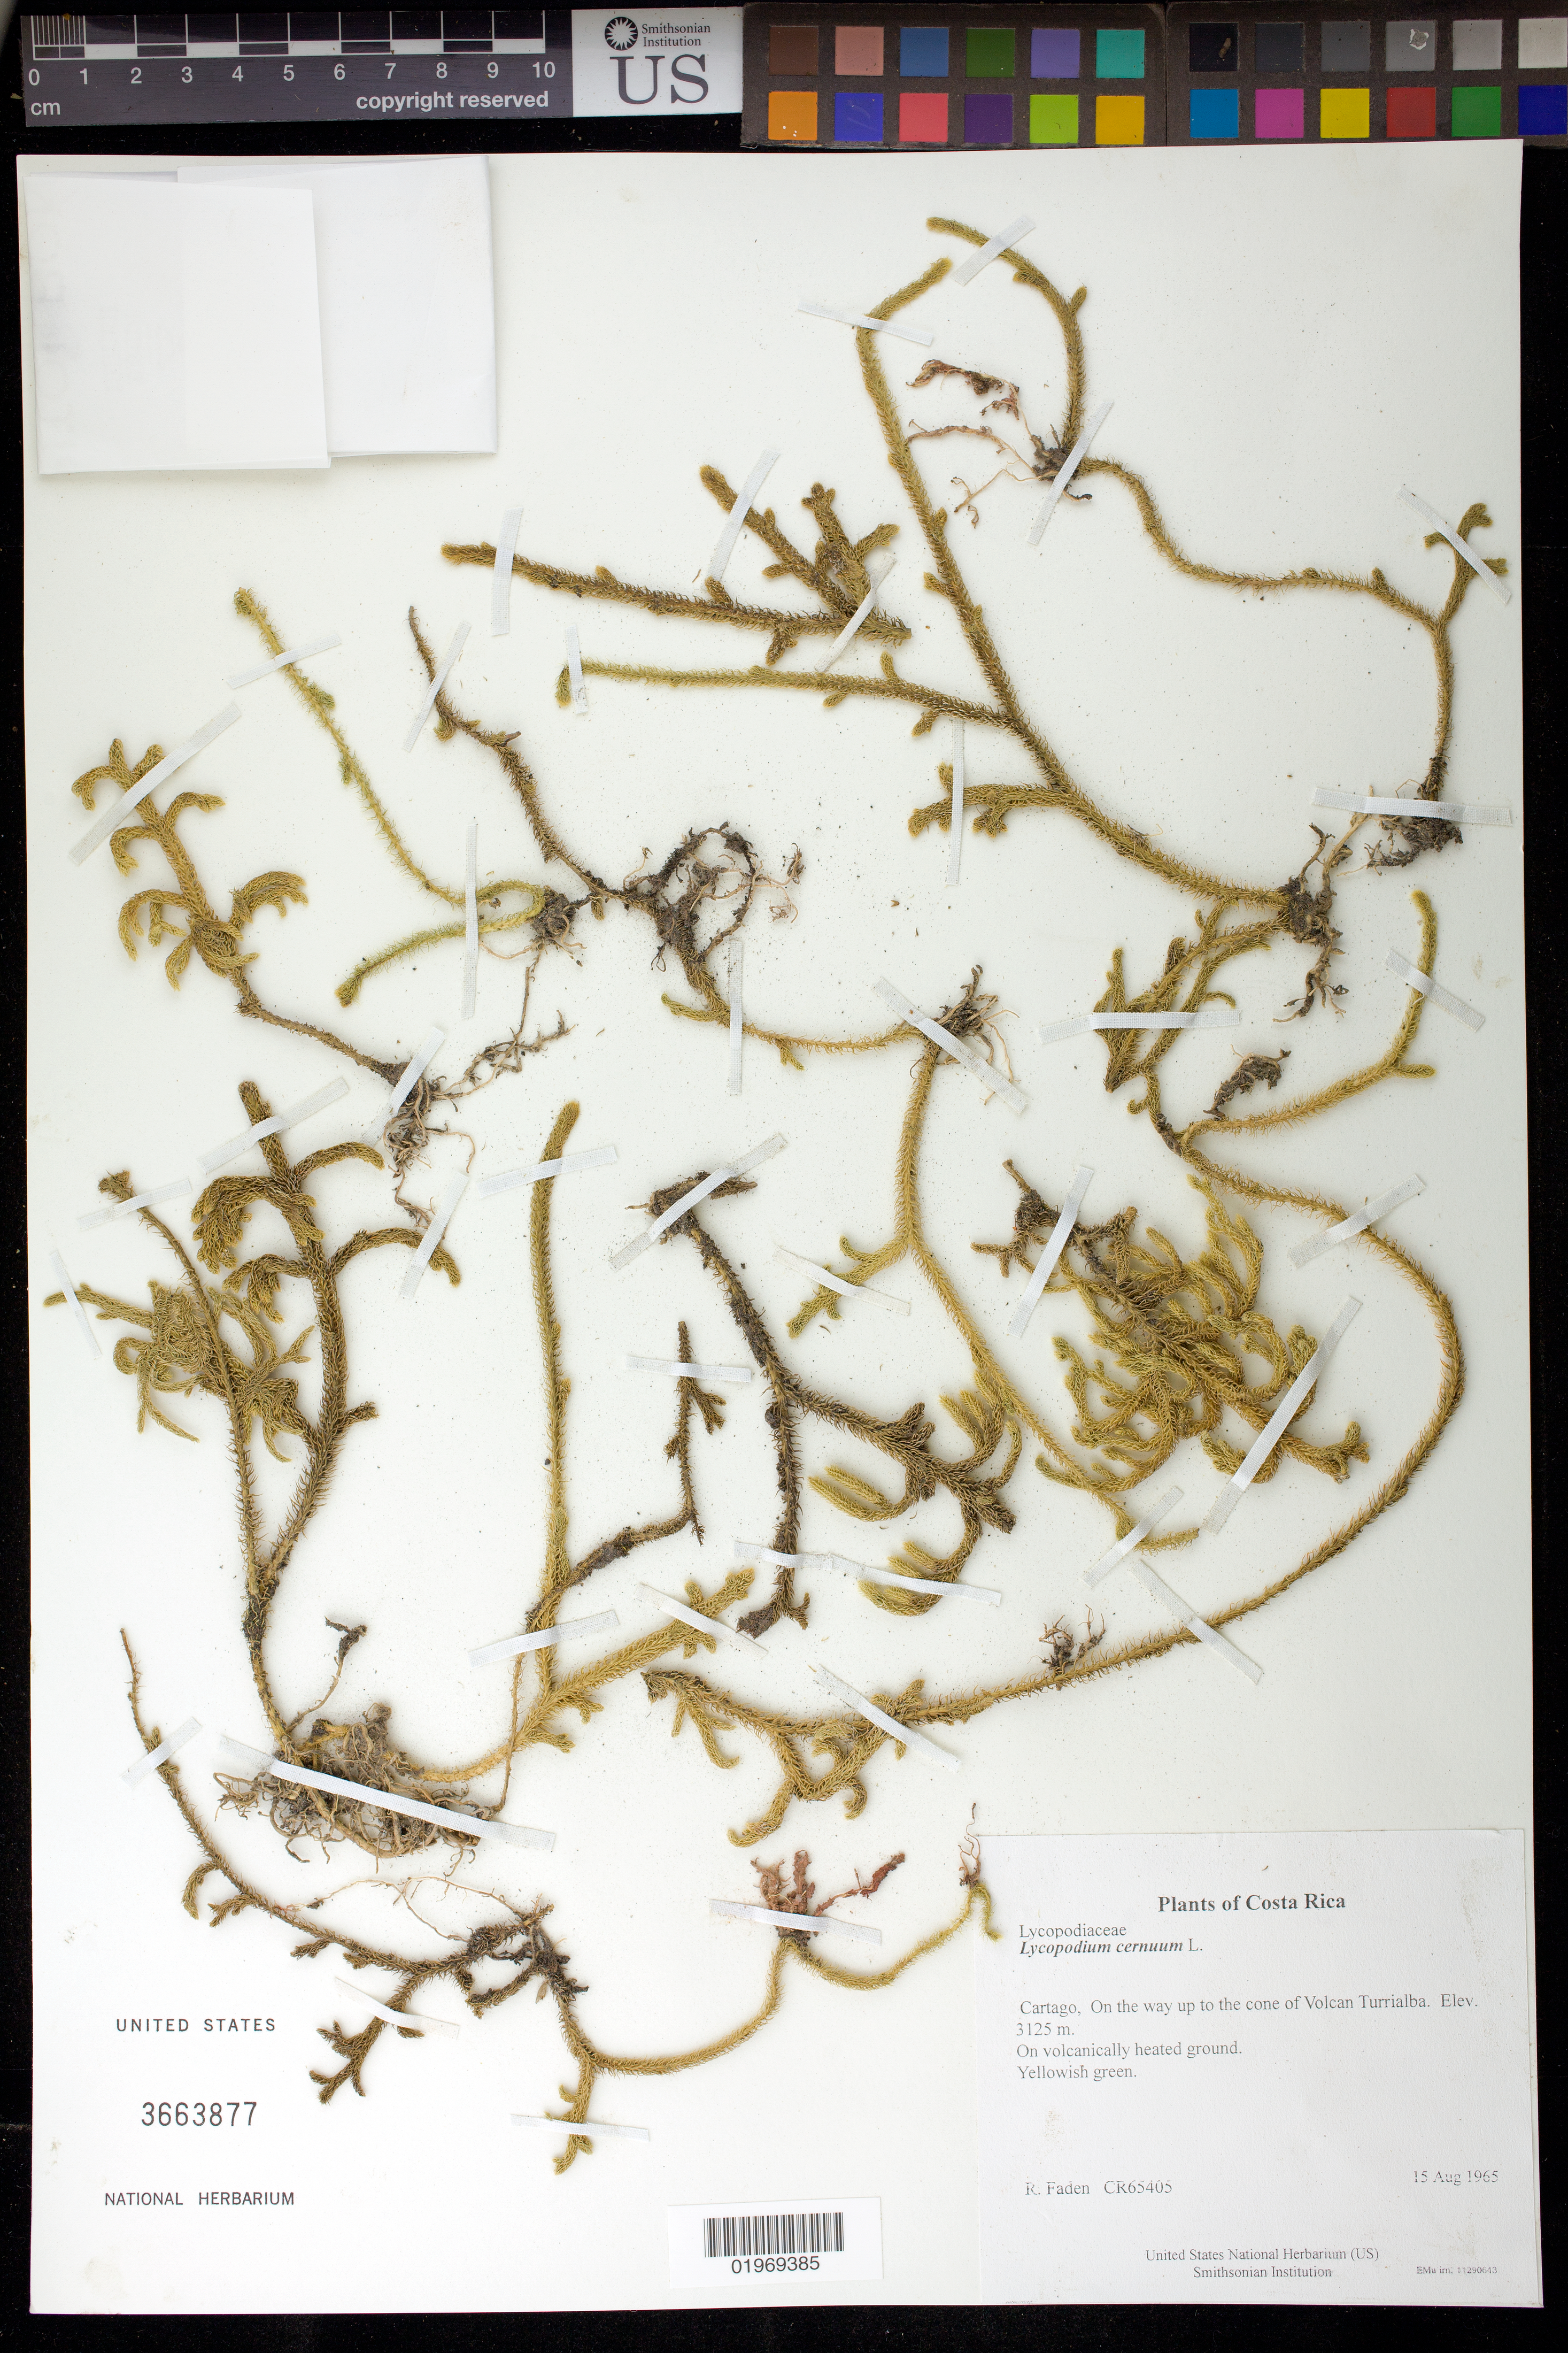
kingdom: Plantae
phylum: Tracheophyta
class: Lycopodiopsida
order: Lycopodiales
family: Lycopodiaceae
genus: Palhinhaea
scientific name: Palhinhaea cernua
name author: (L.) Vasc. & Franco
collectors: R. B. Faden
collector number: CR65405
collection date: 1965-08-15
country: Costa Rica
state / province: Cartago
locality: On the way up to the cone of Volcan Turrialba.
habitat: On volcanically heated ground.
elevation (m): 3125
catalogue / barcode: US 3663877